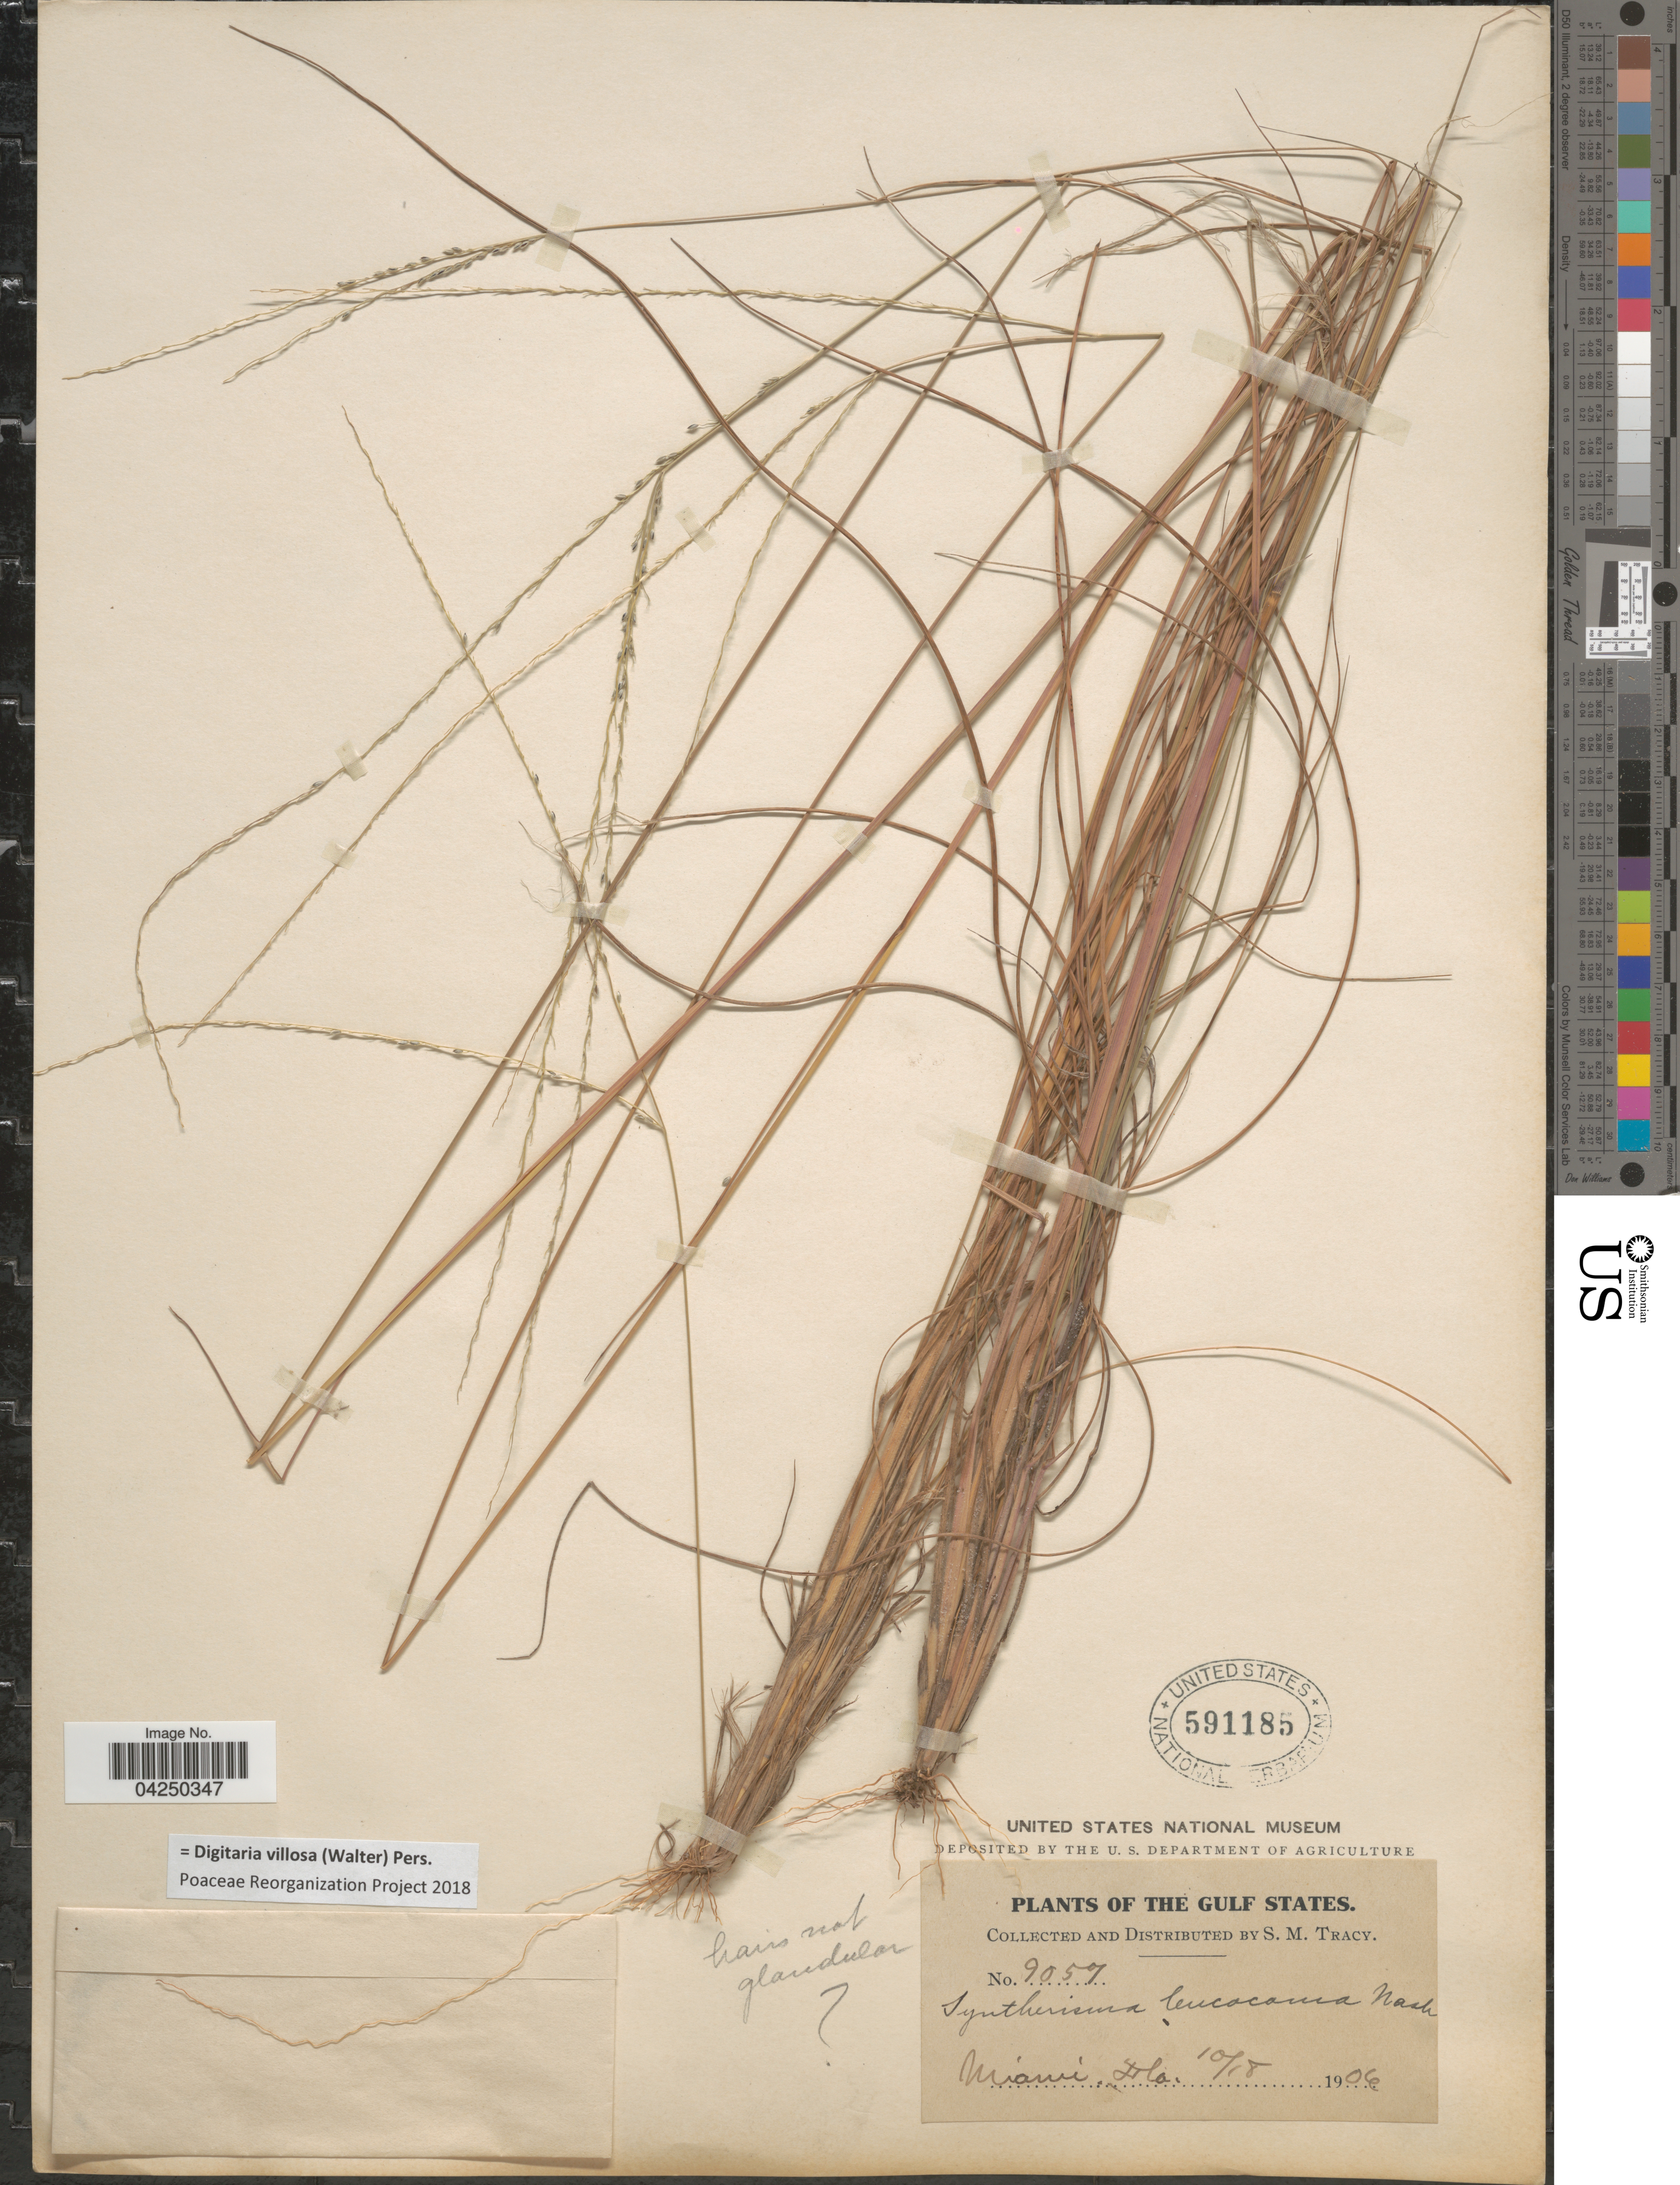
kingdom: Plantae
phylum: Tracheophyta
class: Liliopsida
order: Poales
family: Poaceae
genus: Digitaria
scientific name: Digitaria villosa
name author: (Walter) Pers.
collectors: S. M. Tracy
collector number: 9057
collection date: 1906-10-18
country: United States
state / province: Florida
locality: The Gulf States. Miami.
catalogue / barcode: US 591185